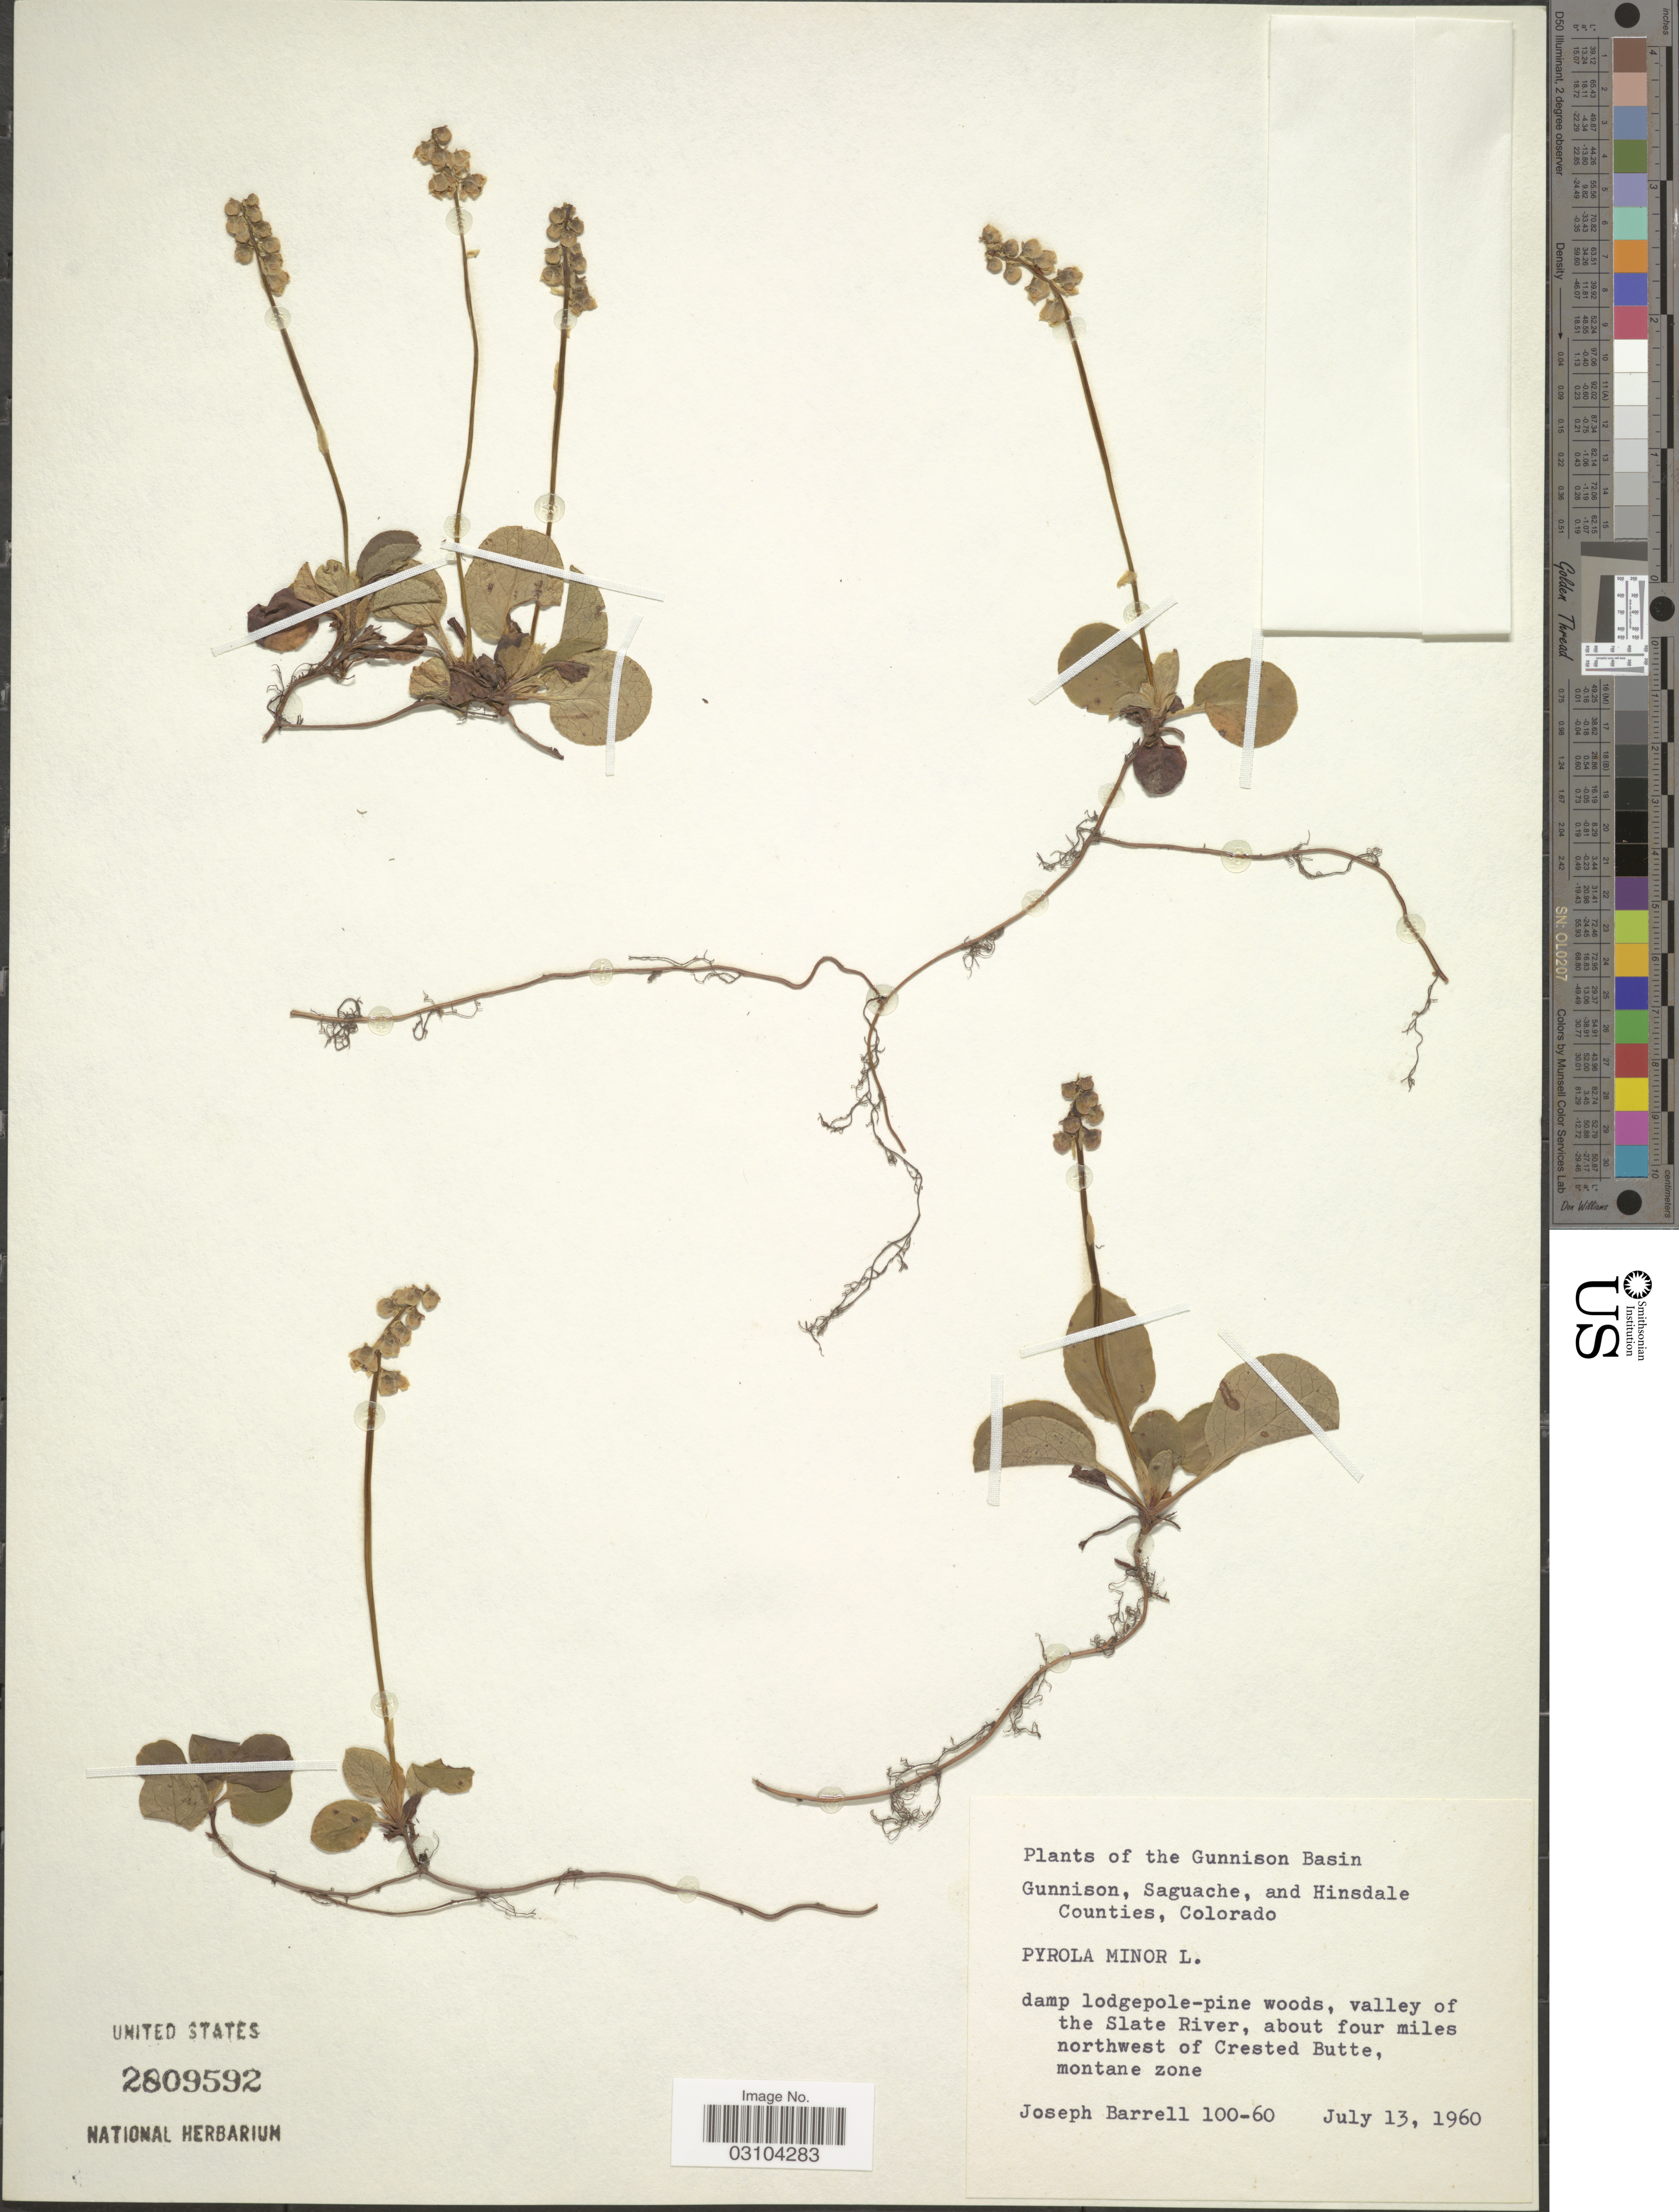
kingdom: Plantae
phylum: Tracheophyta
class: Magnoliopsida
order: Ericales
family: Ericaceae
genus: Pyrola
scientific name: Pyrola minor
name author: L.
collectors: J. Barrell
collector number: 100-60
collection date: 1960-07-13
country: United States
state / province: Colorado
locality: The Gunnison Basin, valley of the Slate River, about four miles northwest of Crested Butte, montane zone.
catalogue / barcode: US 2809592